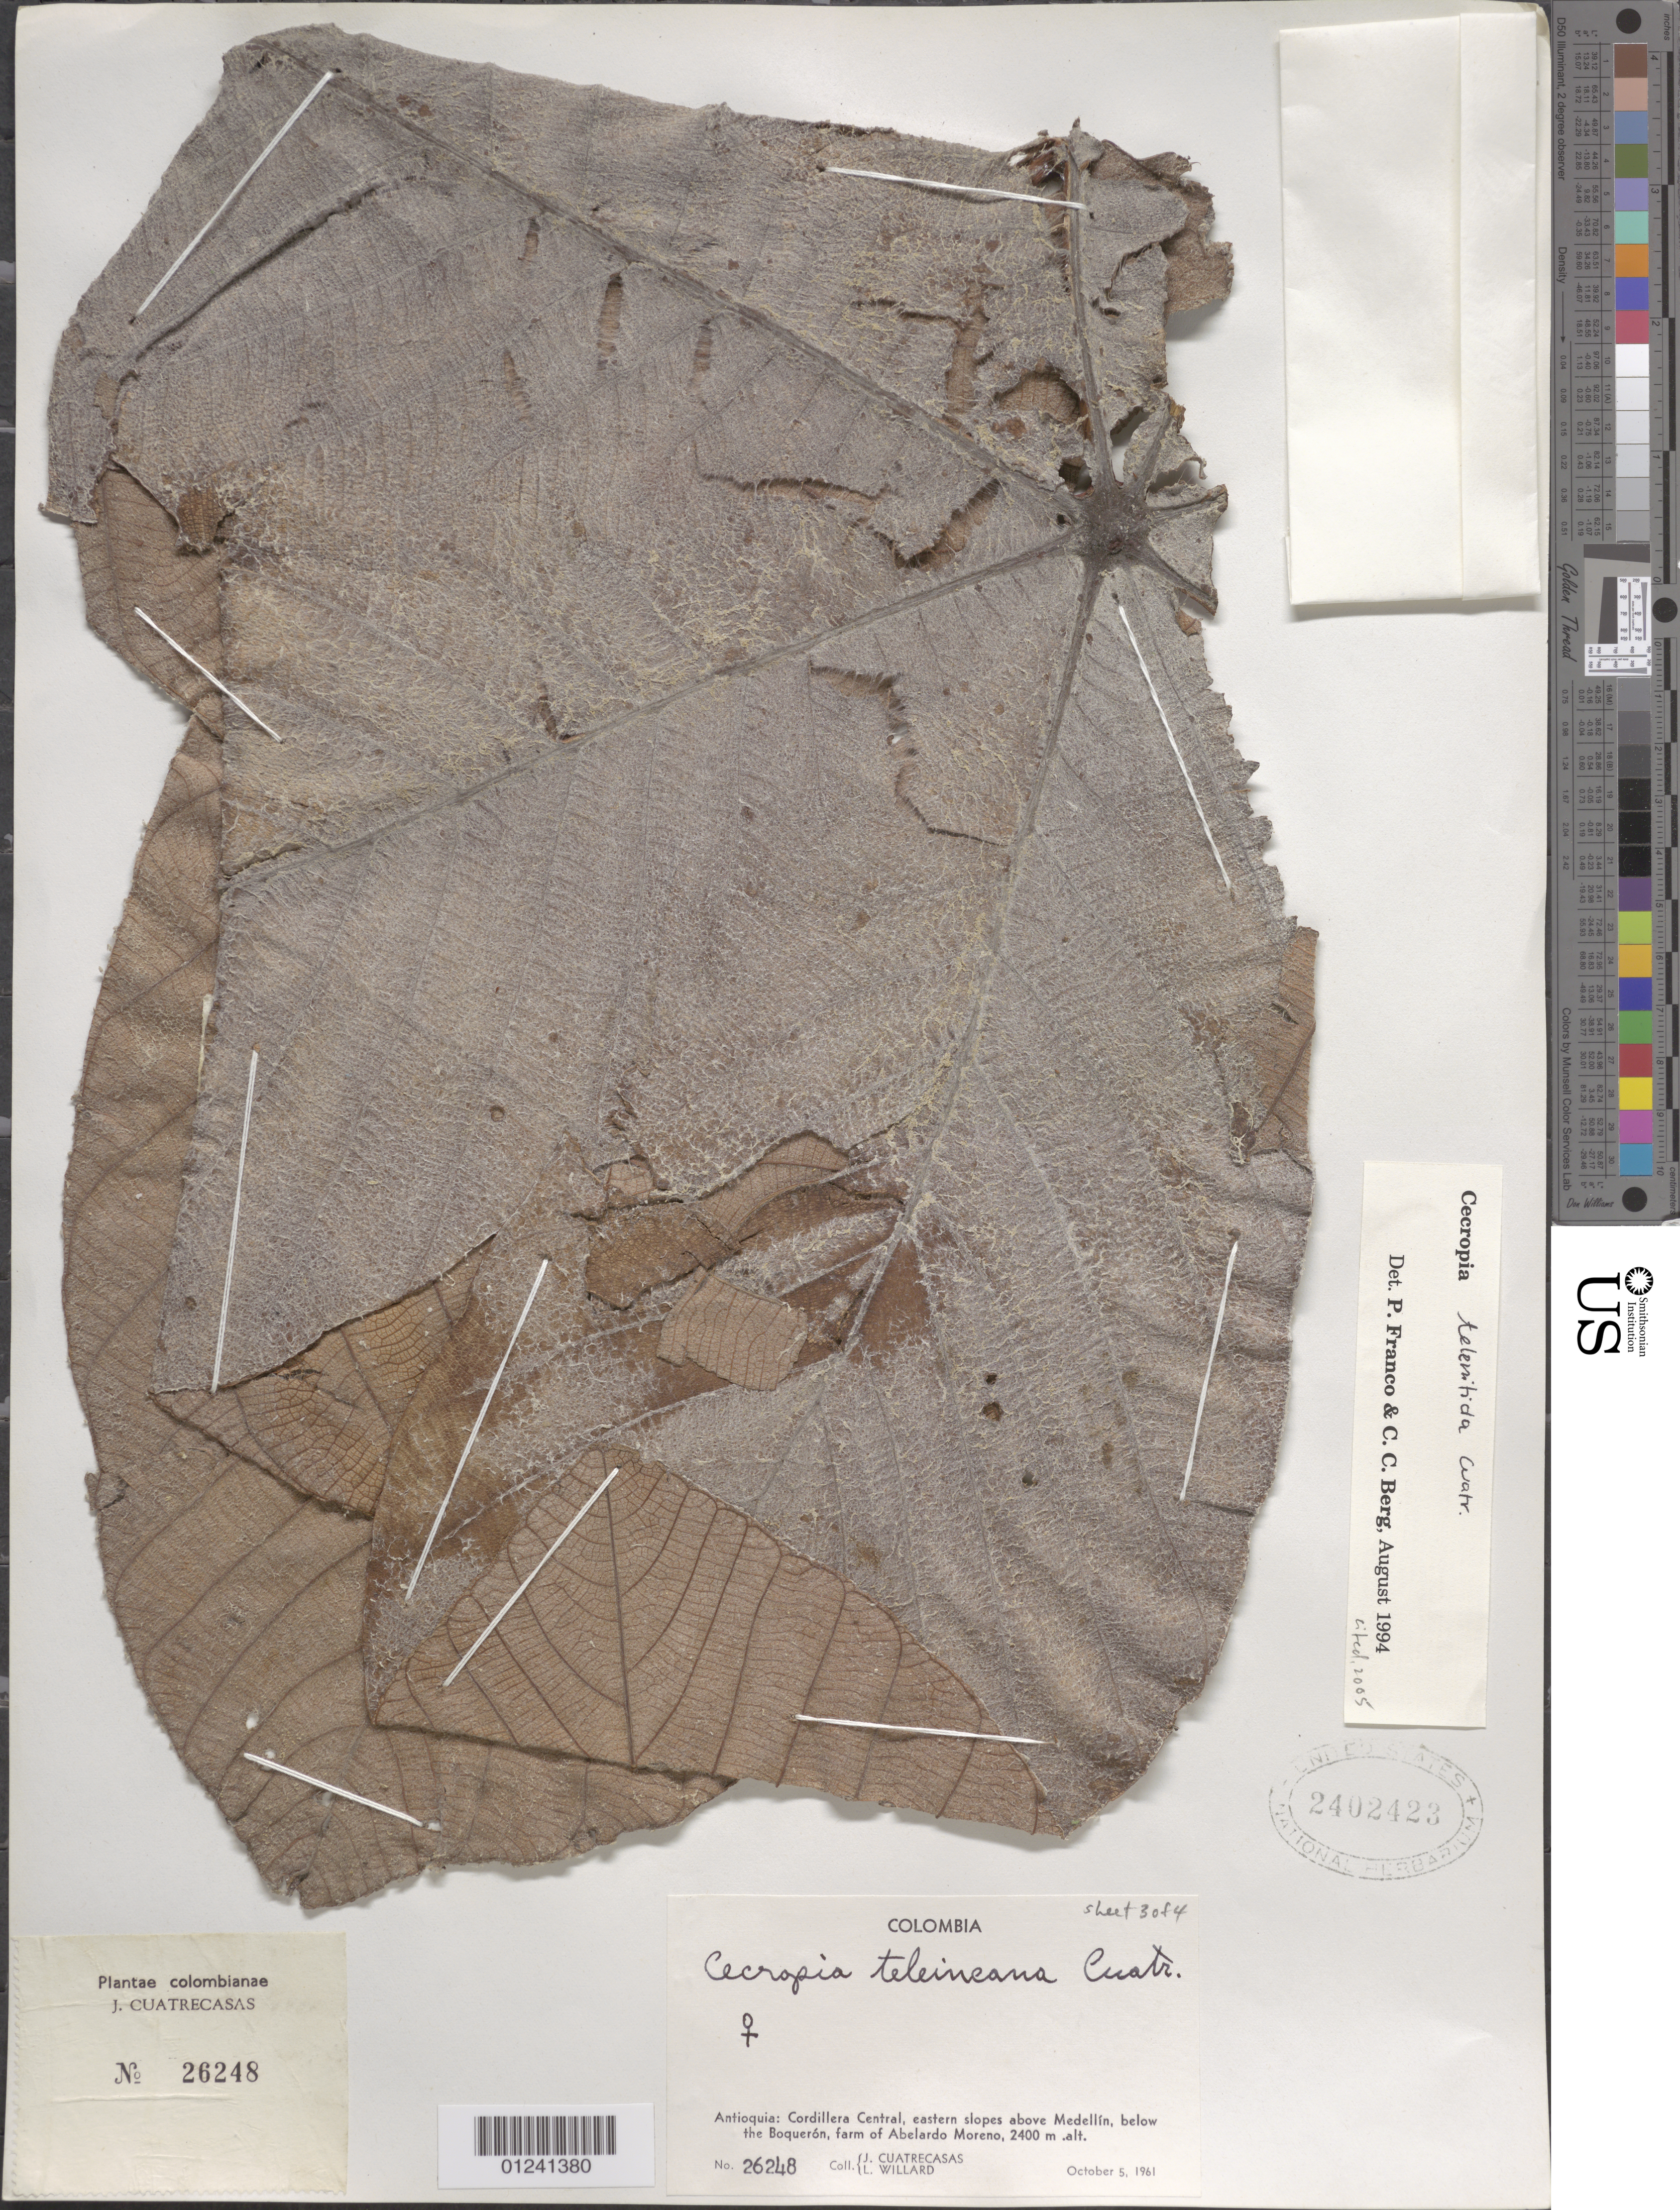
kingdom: Plantae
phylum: Tracheophyta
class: Magnoliopsida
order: Rosales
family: Urticaceae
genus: Cecropia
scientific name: Cecropia telenitida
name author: Cuatrec.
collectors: J. Cuatrecasas & L. Willard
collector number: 26248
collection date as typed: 05 Oct 1961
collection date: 1961-10-05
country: Colombia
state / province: Antioquia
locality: Cordillera Central, eastern slopes above Medllin, below the Boqueron, farm of Abelardo Moreno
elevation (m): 2400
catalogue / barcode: US 2402423